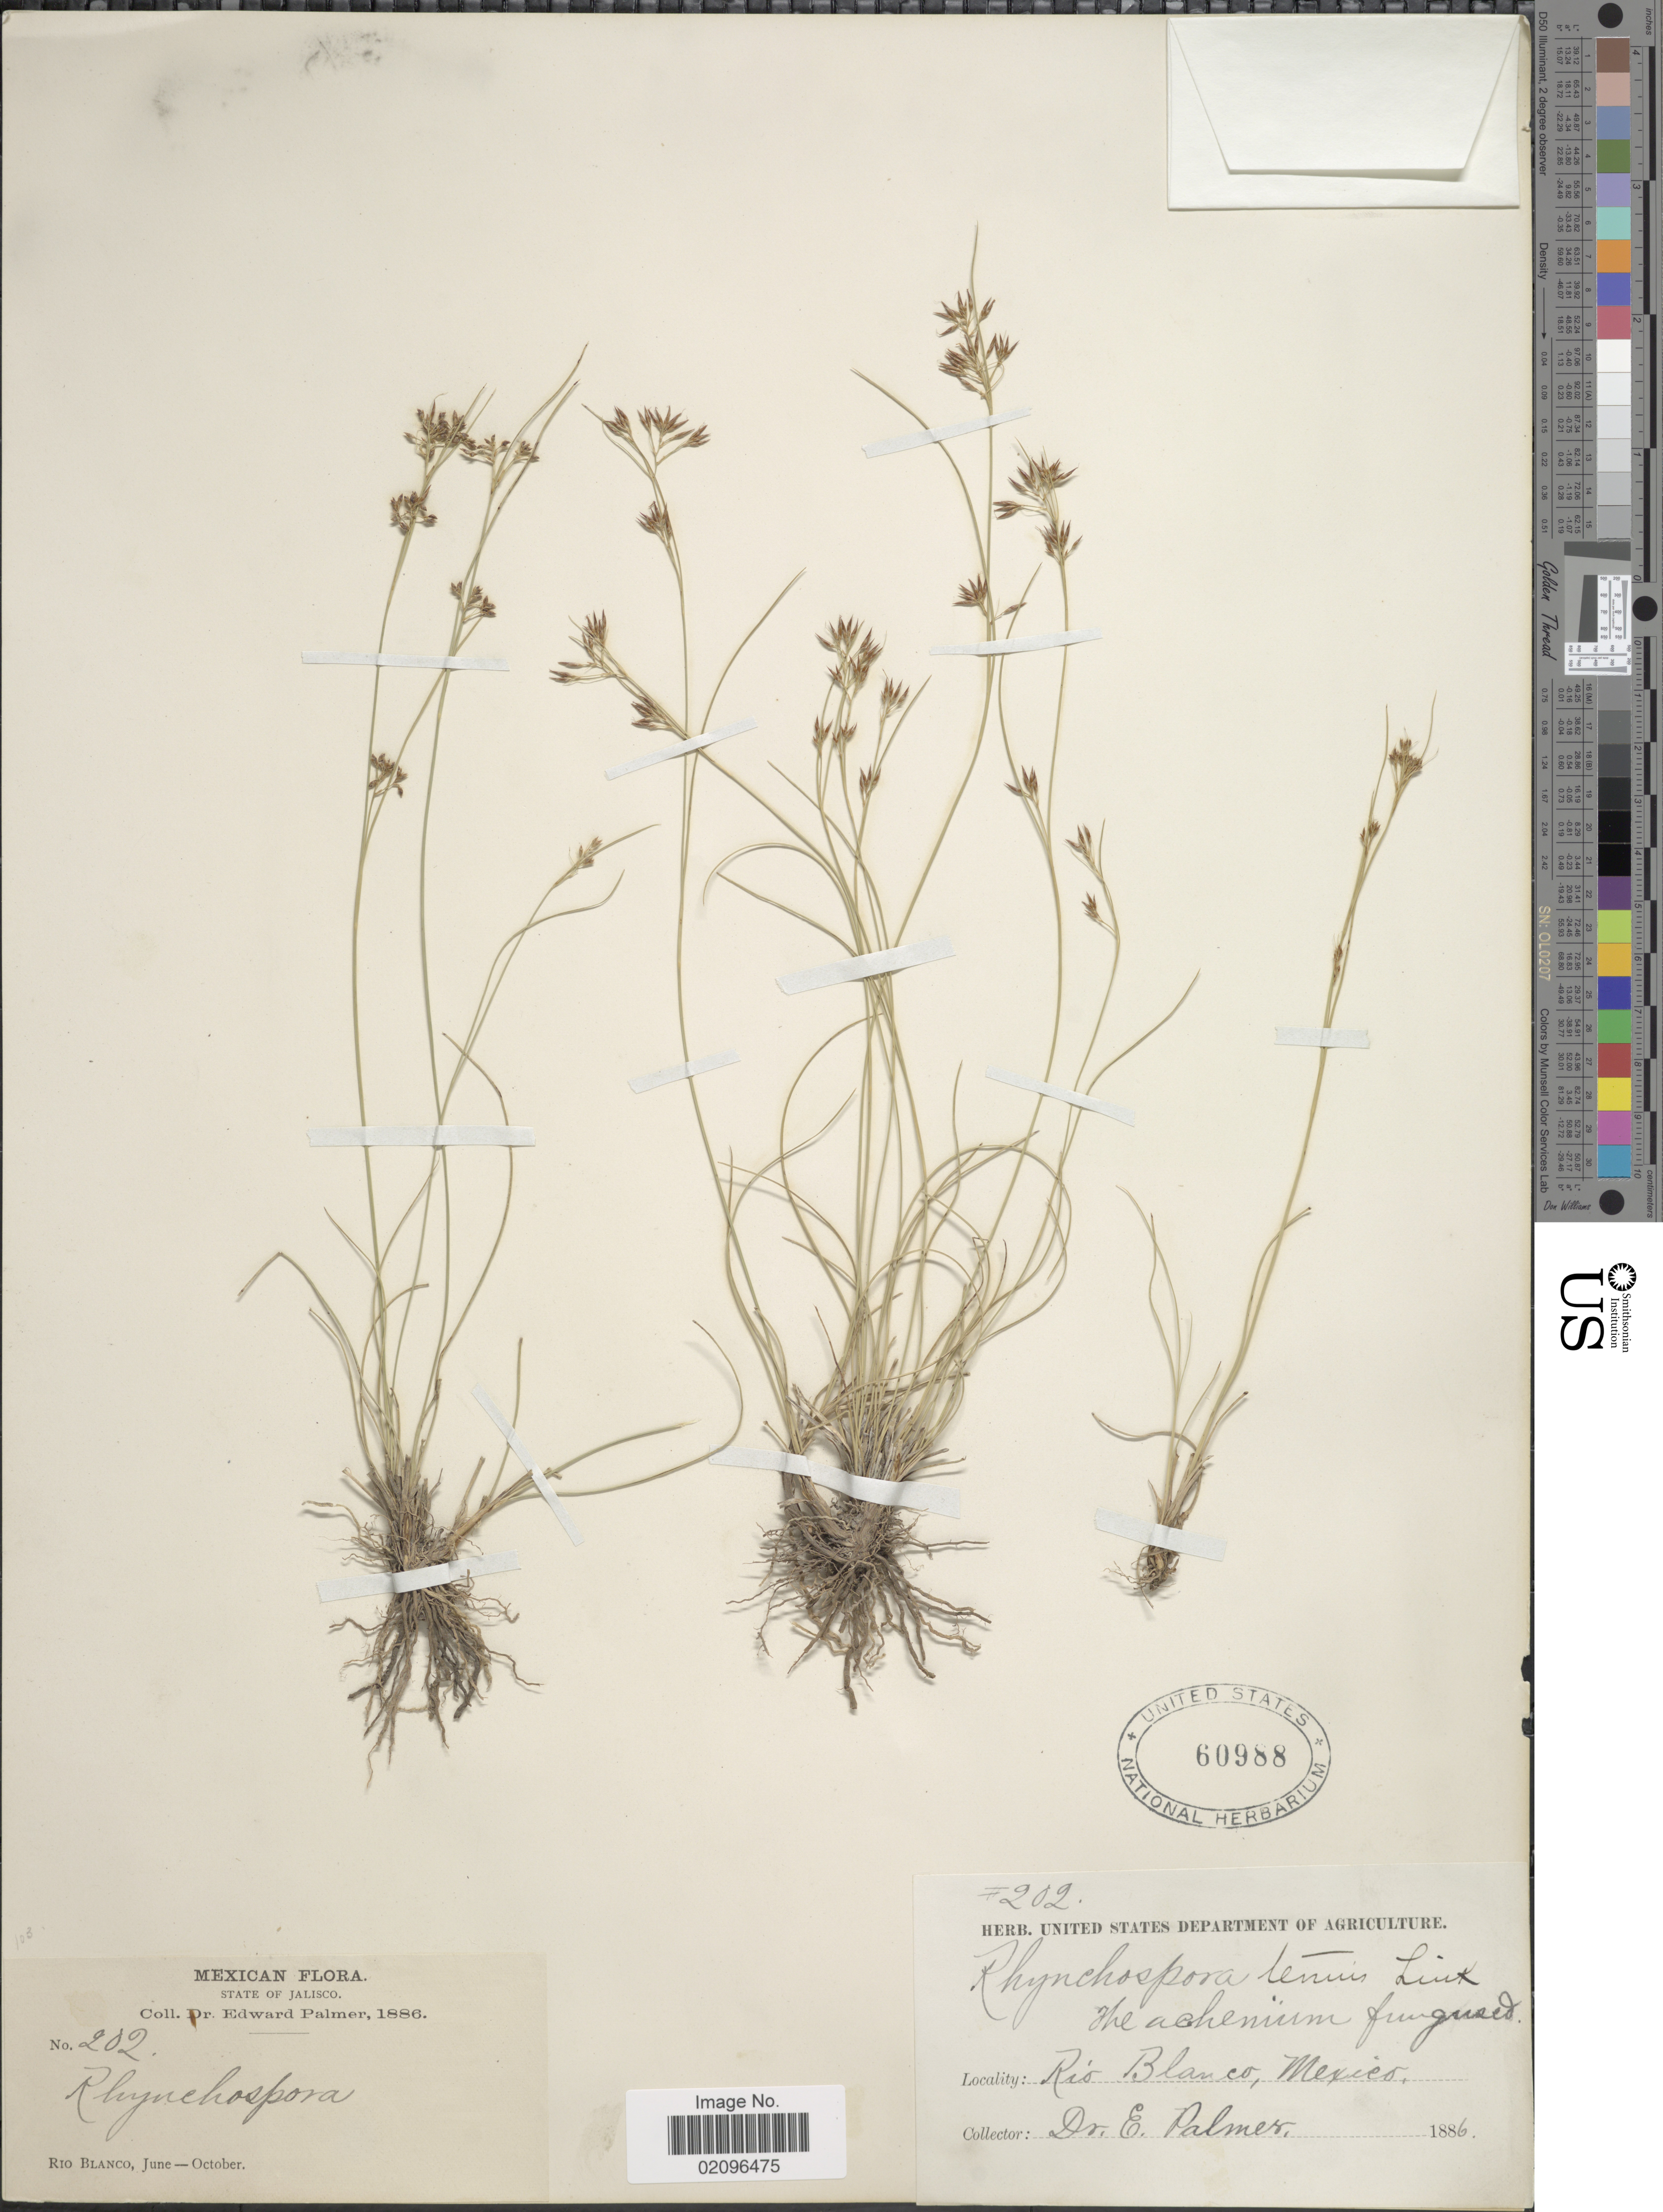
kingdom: Plantae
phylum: Tracheophyta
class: Liliopsida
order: Poales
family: Cyperaceae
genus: Rhynchospora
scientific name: Rhynchospora tenuis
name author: Link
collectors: E. Palmer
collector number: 202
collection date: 1886-06/1886-10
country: Mexico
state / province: Jalisco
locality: Mexio. Rio Blanco. State of Jalisco.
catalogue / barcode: US 60988